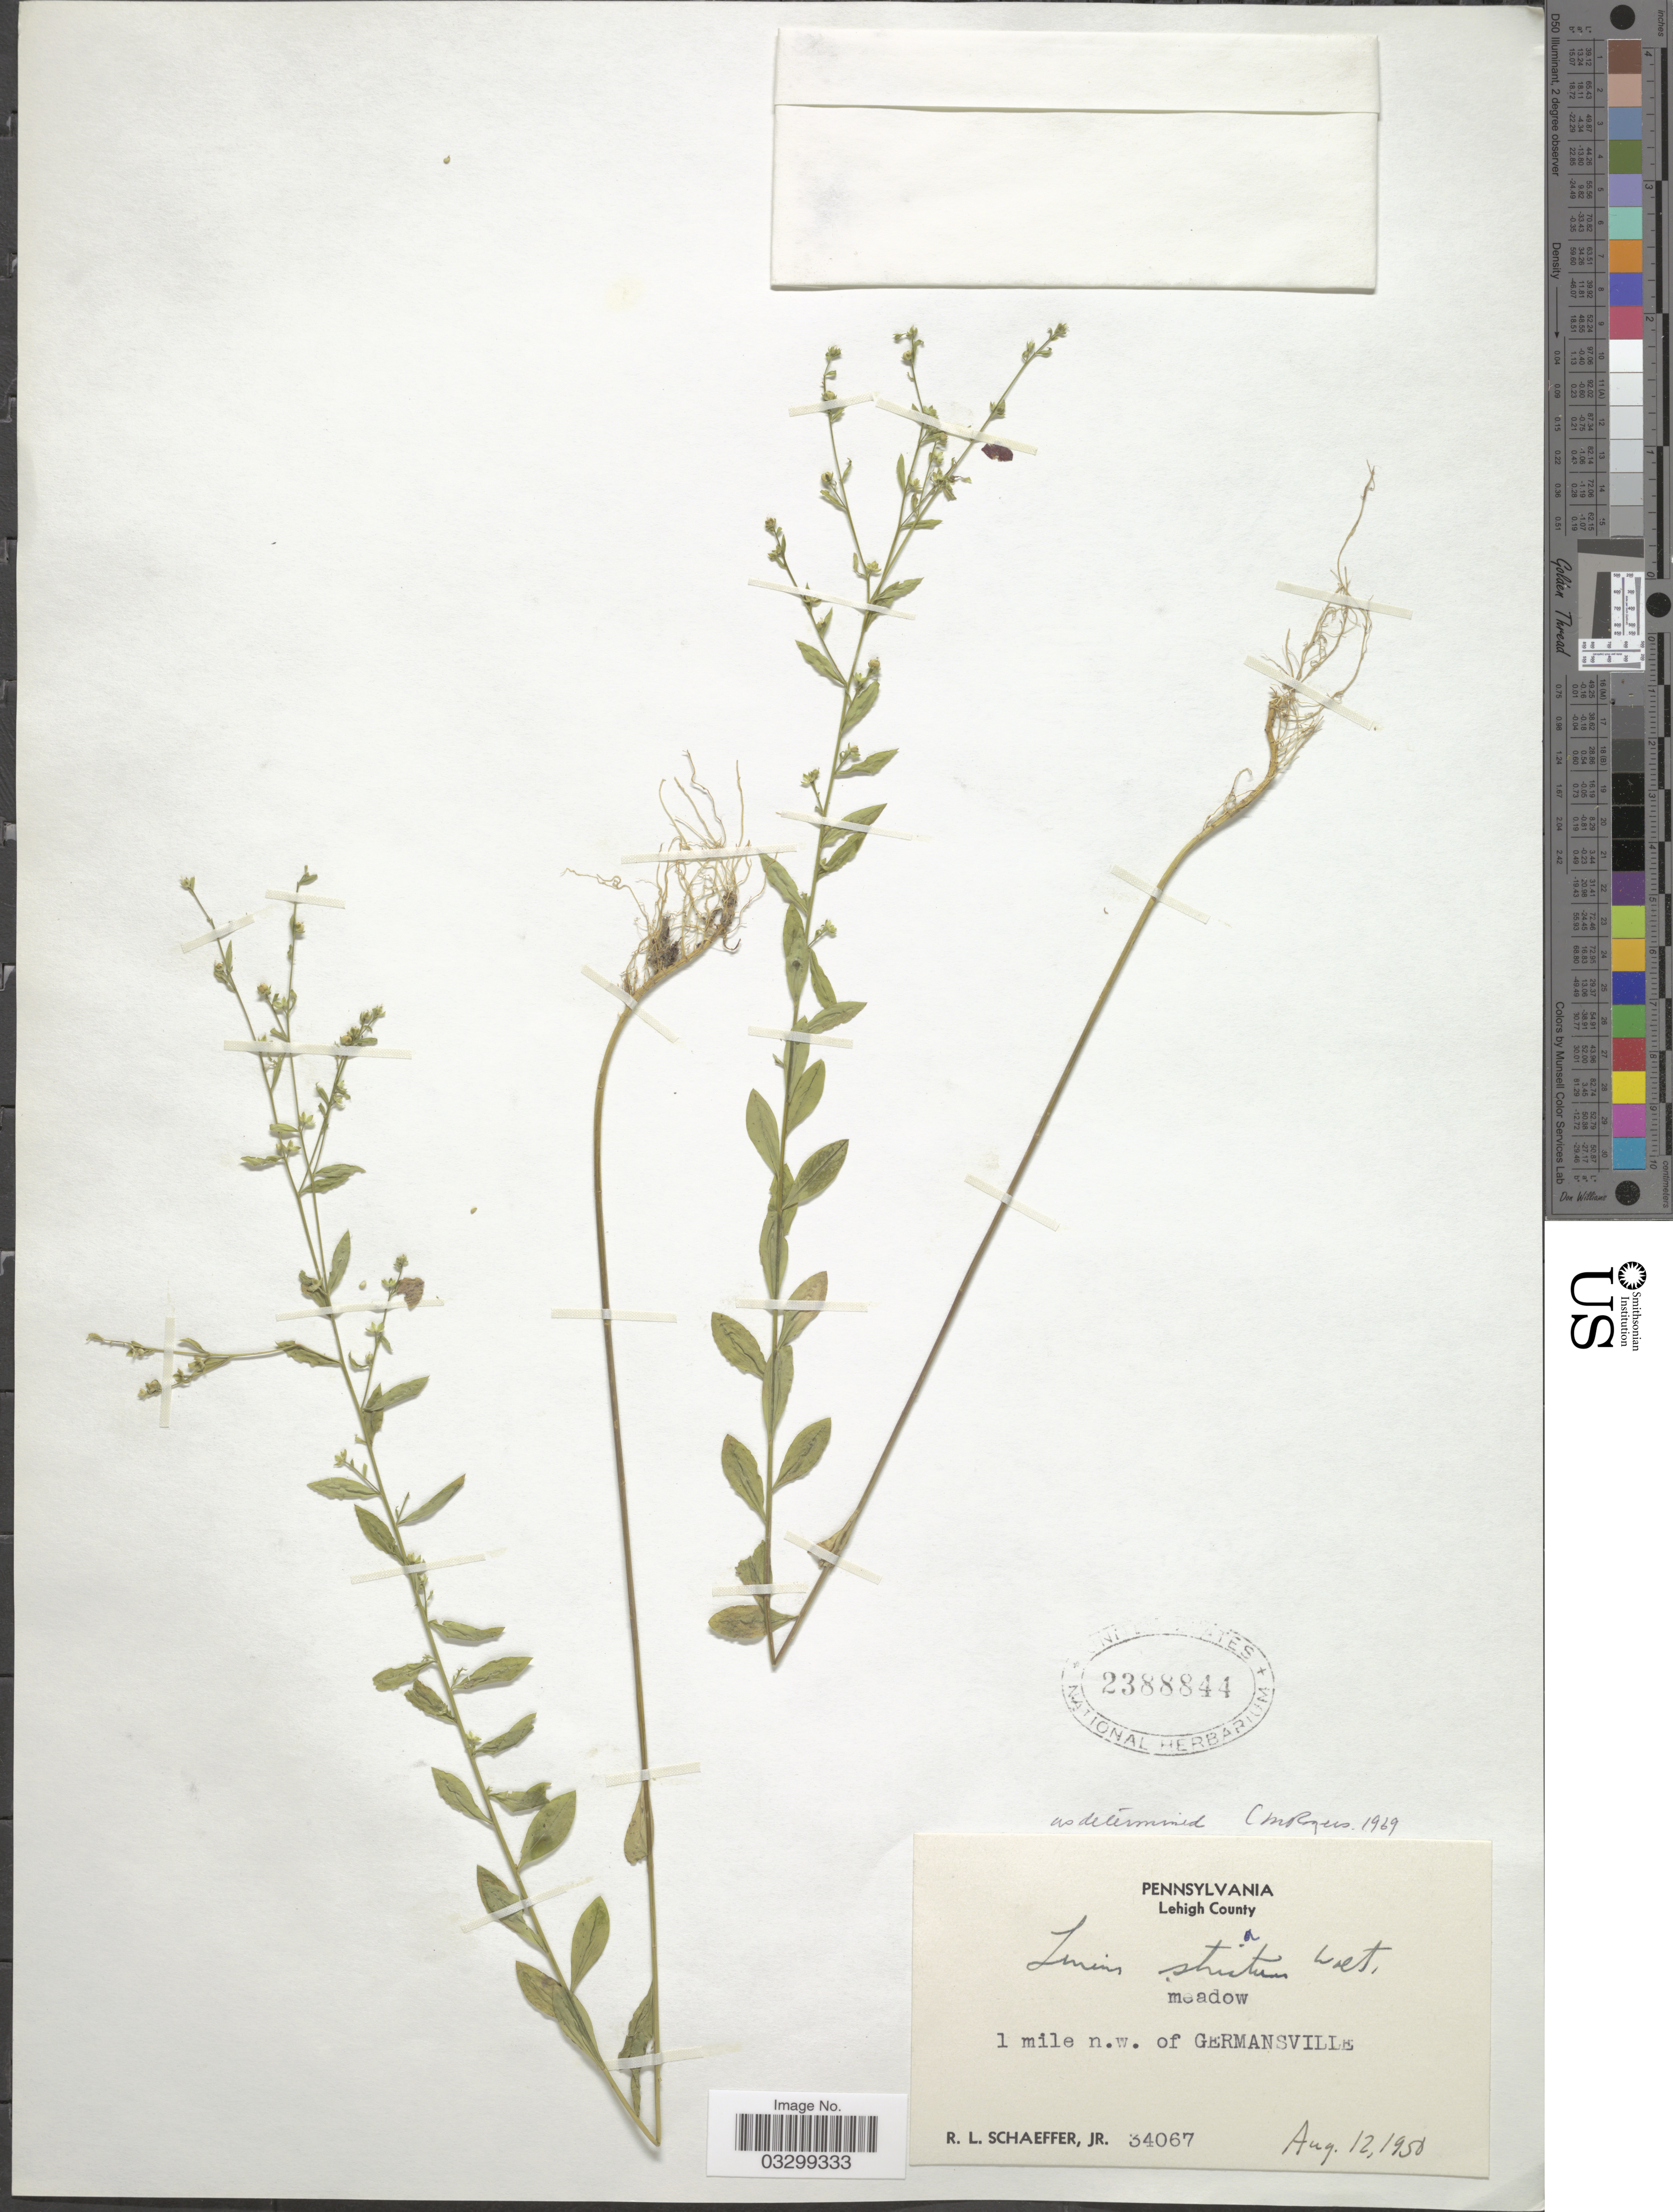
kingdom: Plantae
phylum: Tracheophyta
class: Magnoliopsida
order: Malpighiales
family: Linaceae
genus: Linum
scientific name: Linum striatum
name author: Walter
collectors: R. L. Schaeffer Jr.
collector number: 34067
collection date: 1950-08-12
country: United States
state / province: Pennsylvania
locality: Lehigh County. 1 mile n.w. of Germansville.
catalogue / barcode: US 2388844